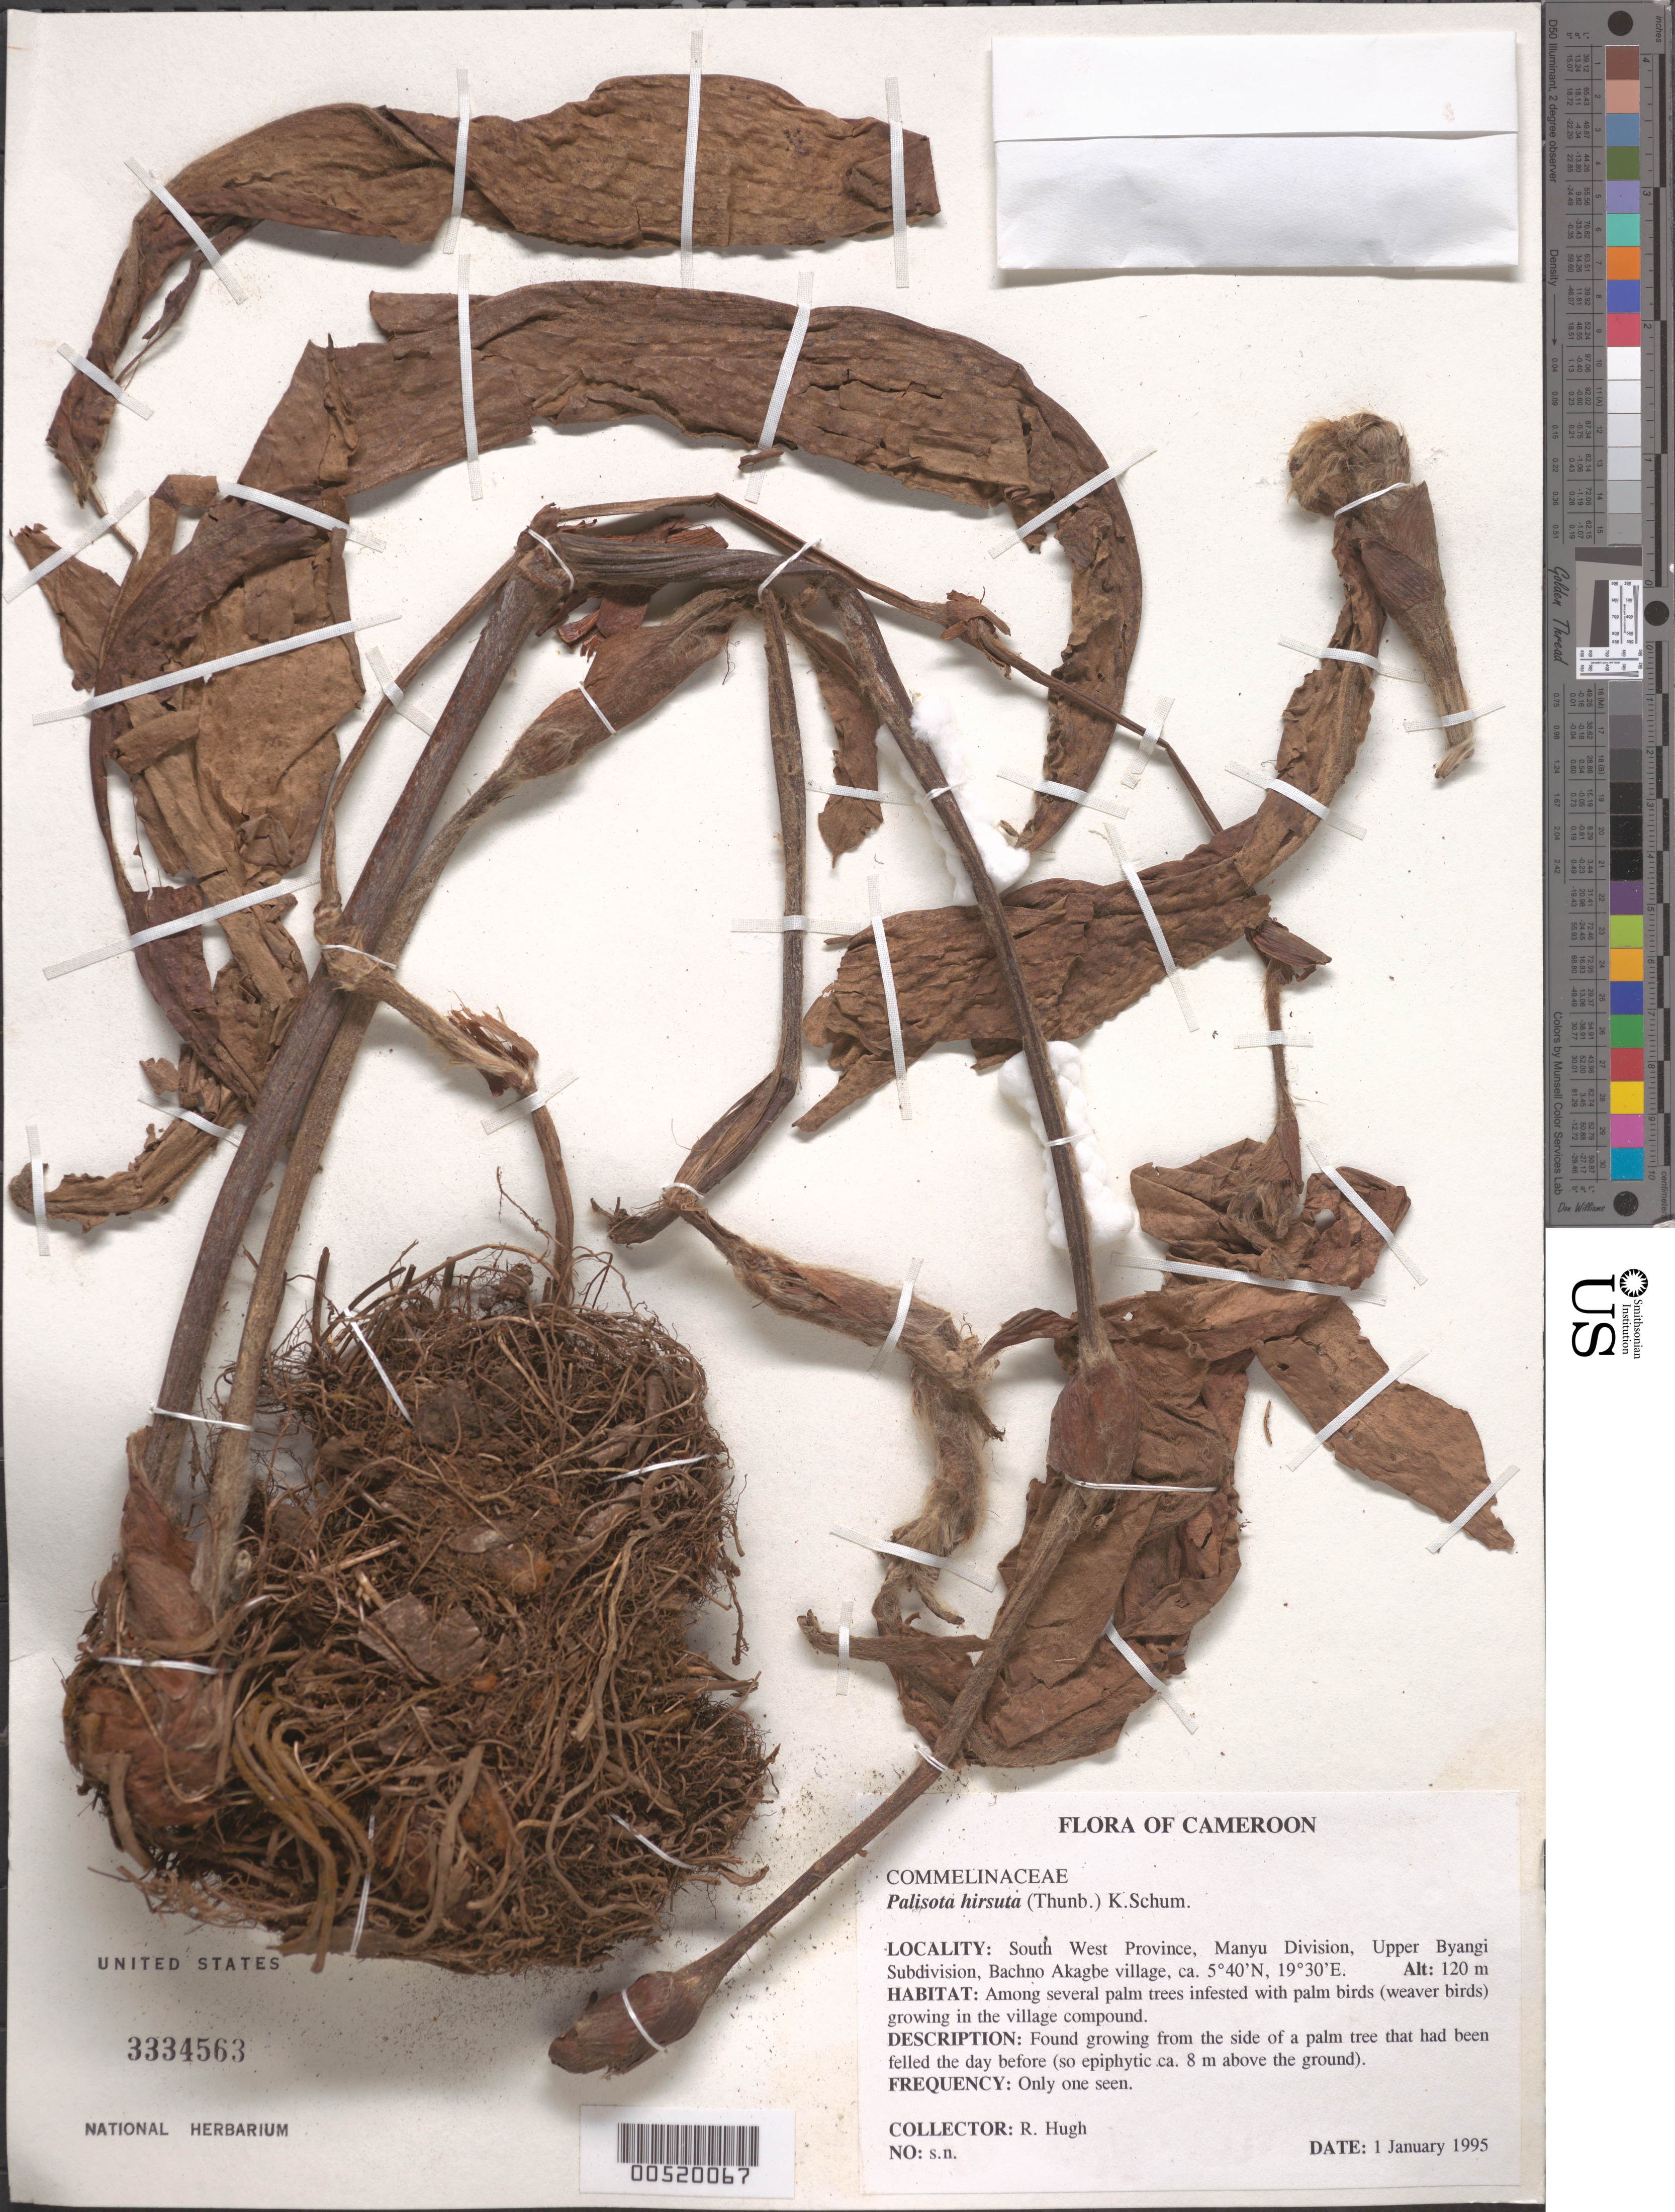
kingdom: Plantae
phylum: Tracheophyta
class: Liliopsida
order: Commelinales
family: Commelinaceae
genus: Palisota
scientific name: Palisota hirsuta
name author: (Thunb.) K. Schum.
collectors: R. Hugh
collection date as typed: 01 Jan 1995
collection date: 1995-01-01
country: Cameroon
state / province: Sud-Ouest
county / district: Manyu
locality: Sw province, manyu div., upper byangi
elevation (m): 120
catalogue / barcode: US 3334563